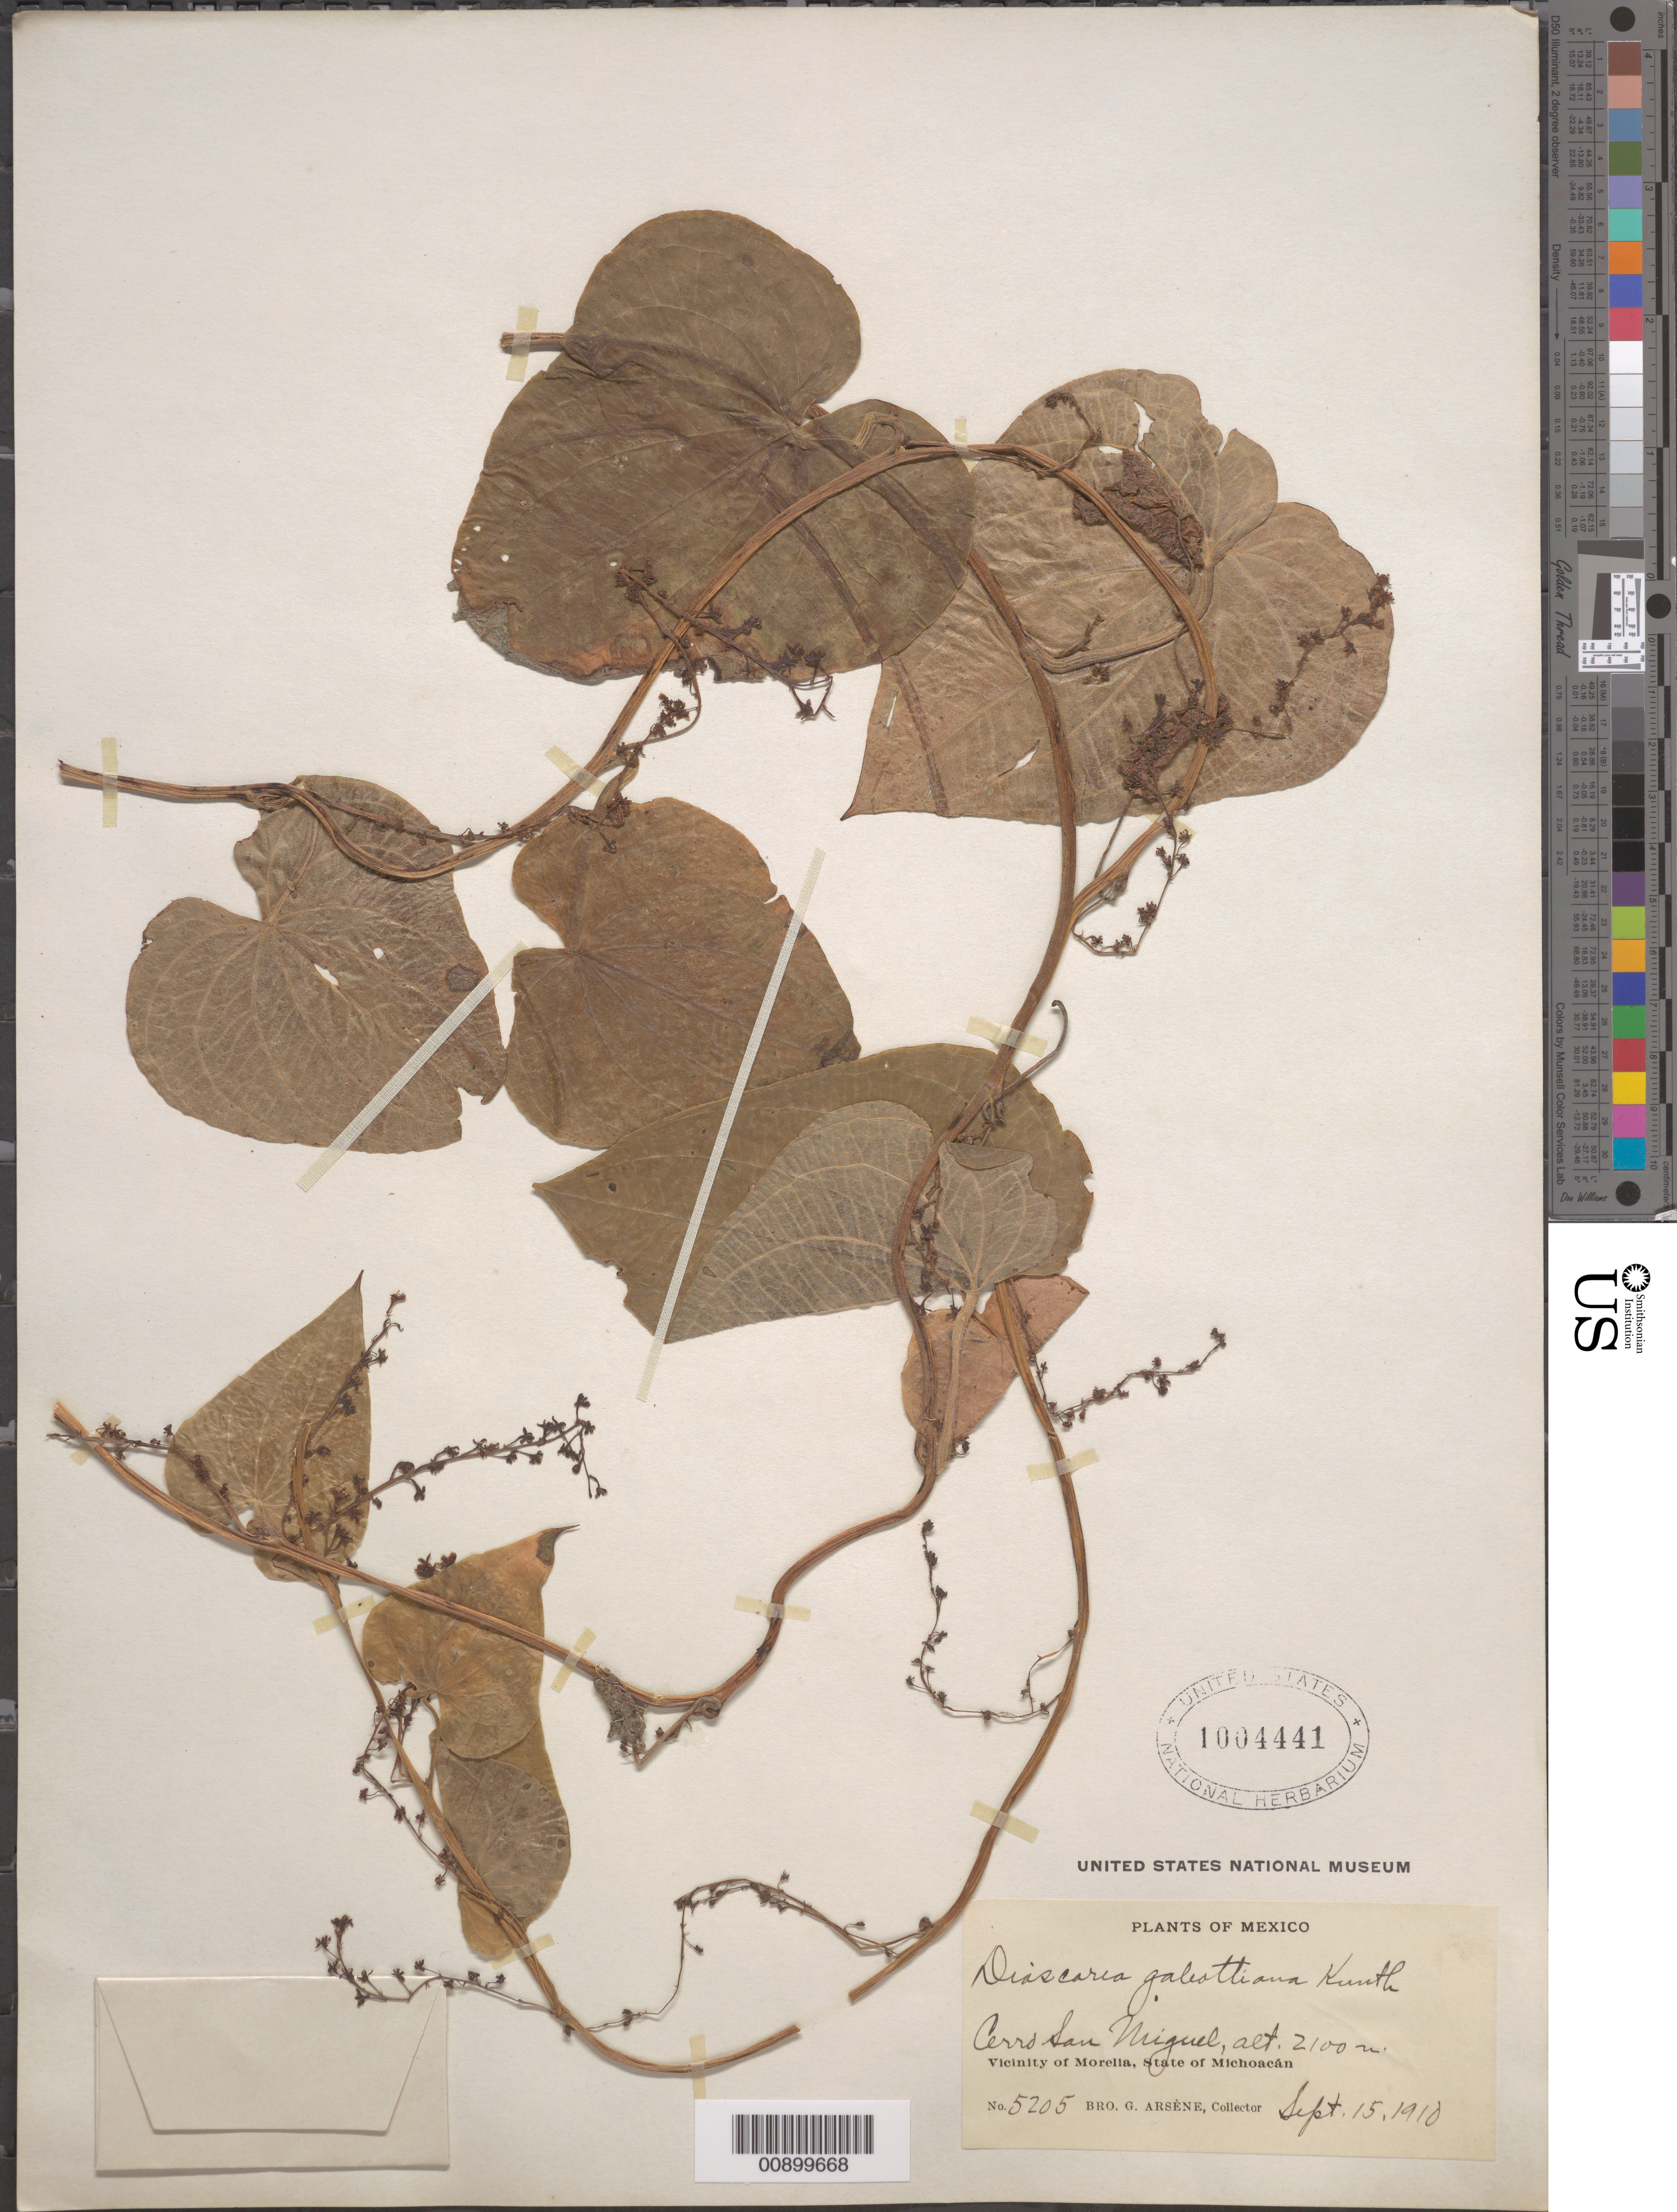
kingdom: Plantae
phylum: Tracheophyta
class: Liliopsida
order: Dioscoreales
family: Dioscoreaceae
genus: Dioscorea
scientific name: Dioscorea galeottiana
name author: Kunth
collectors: Bro. G. Arsène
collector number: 5205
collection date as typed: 15 Sep 1910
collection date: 1910-09-15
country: Mexico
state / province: Michoacán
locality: Cerro San Miguel. Vicinity of Morelia, State of Michoacán.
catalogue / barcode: US 1004441